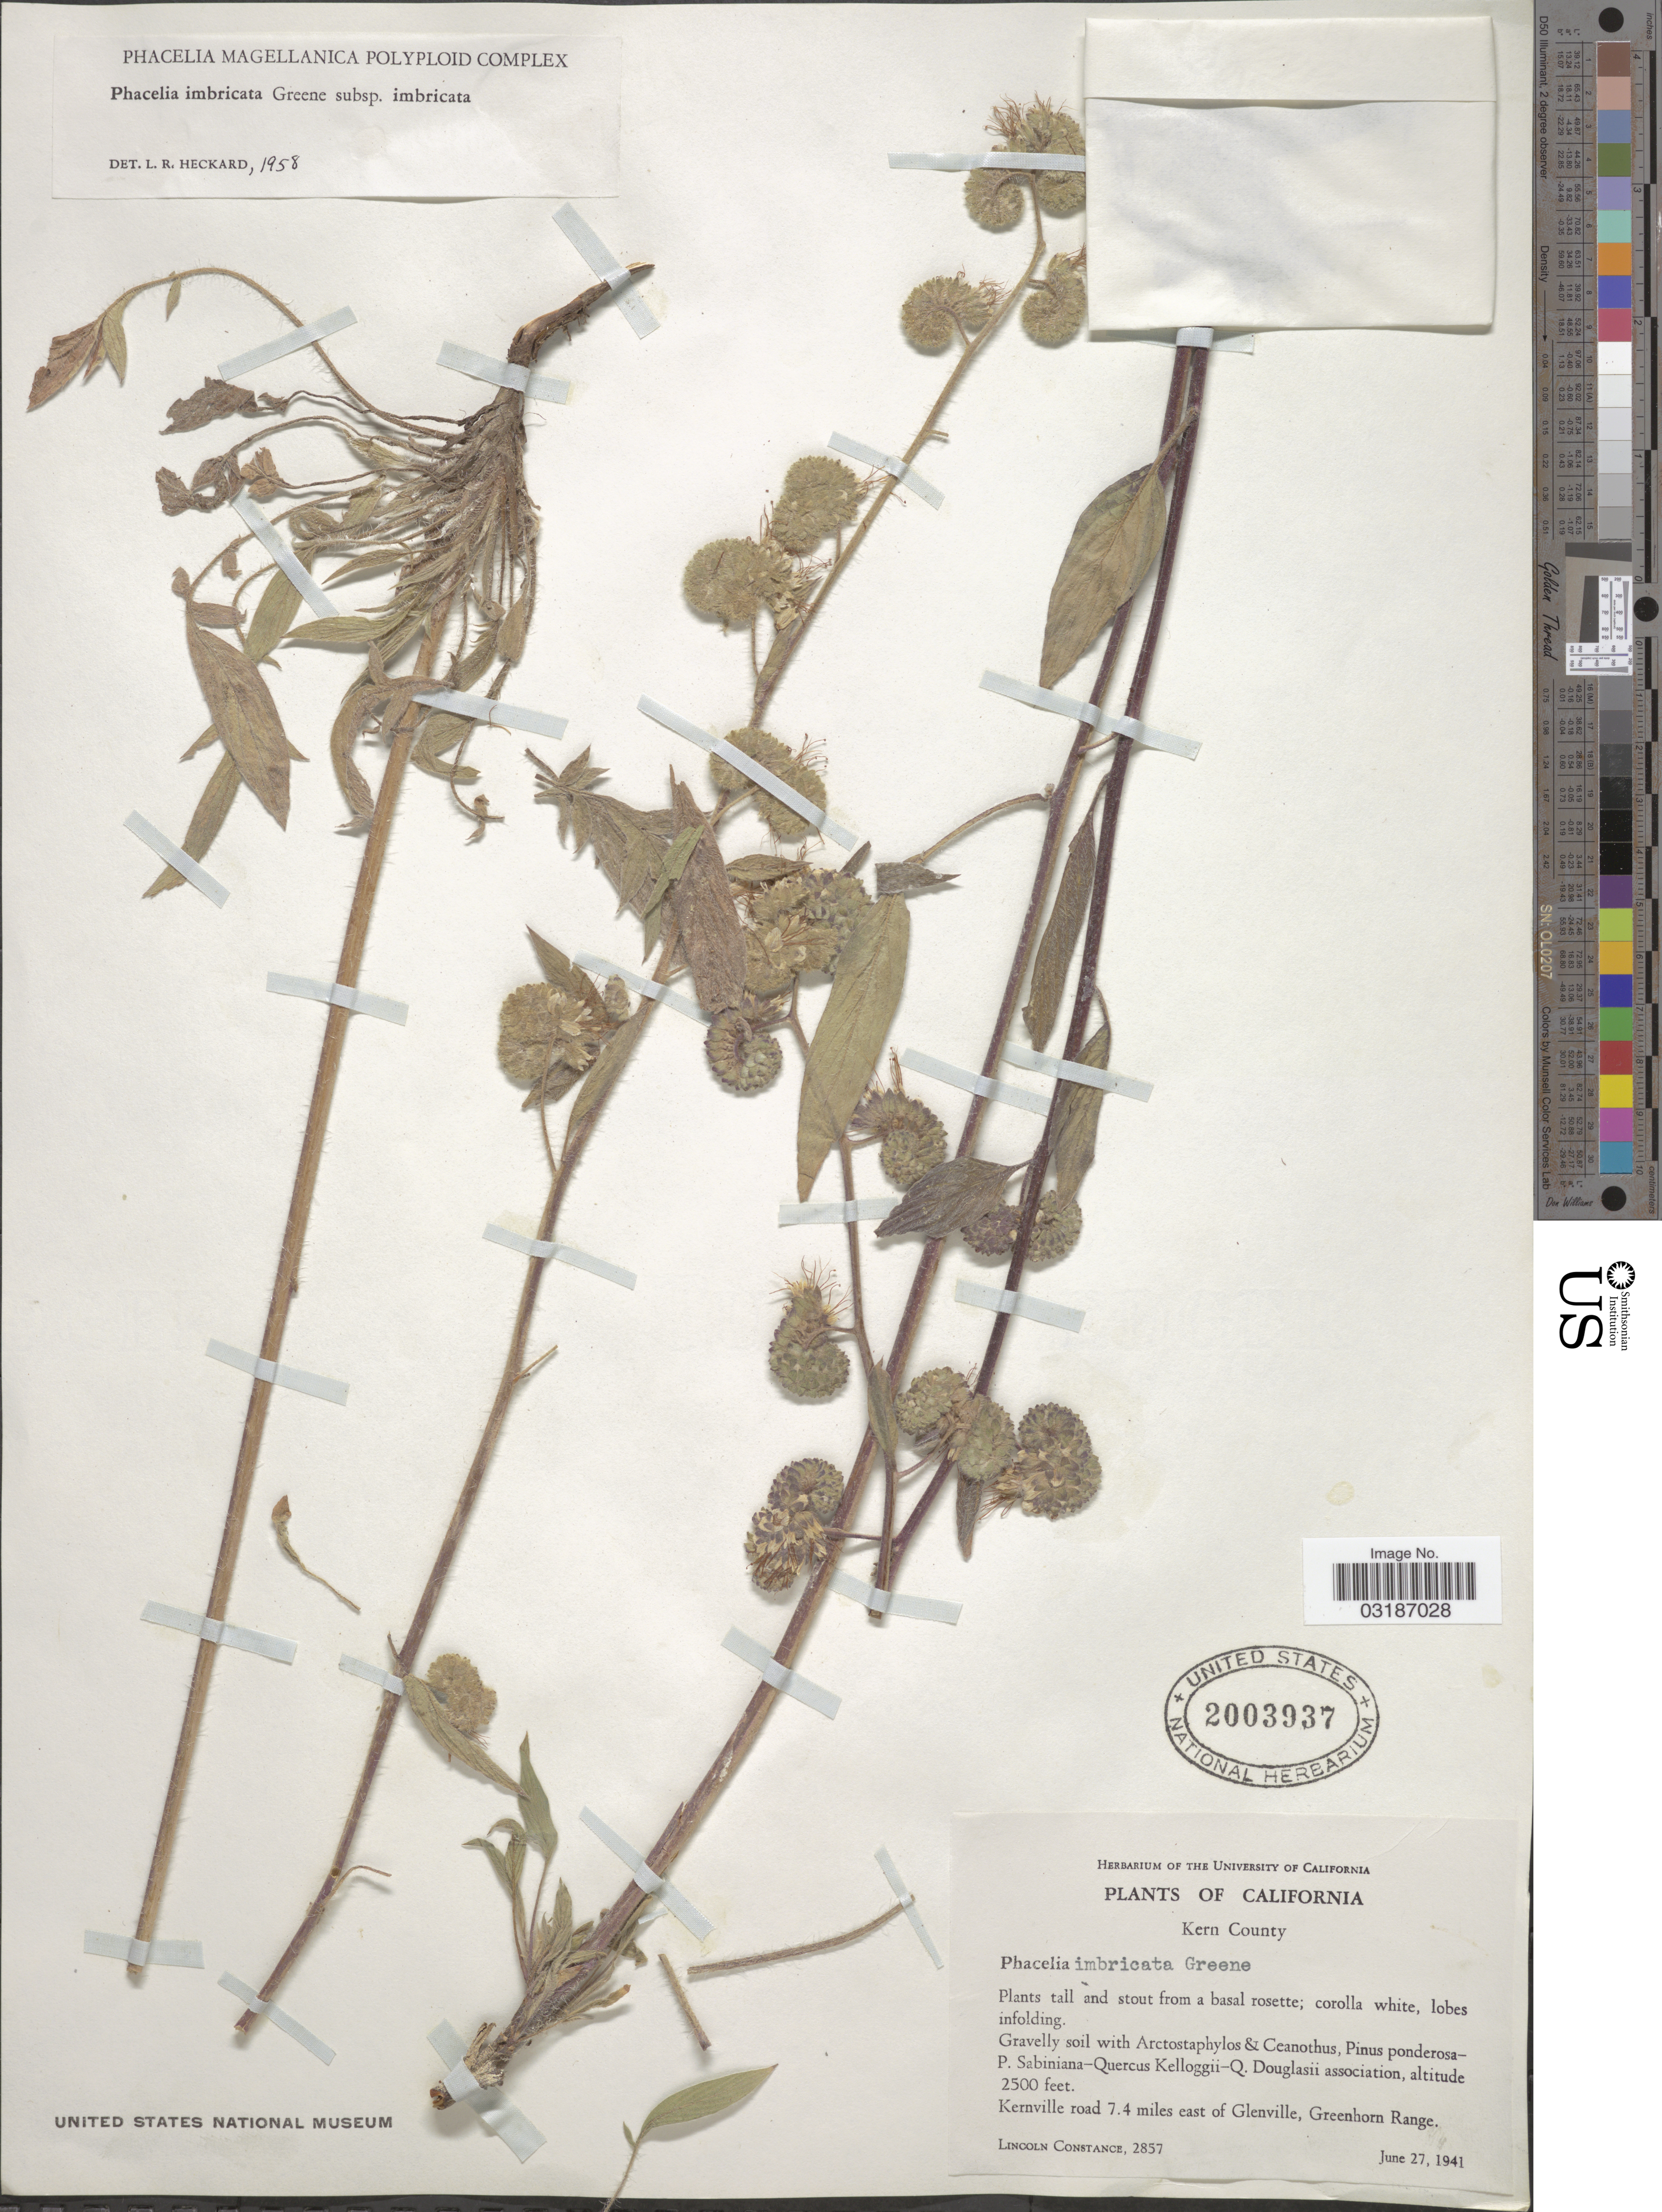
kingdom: Plantae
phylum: Tracheophyta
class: Magnoliopsida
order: Boraginales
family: Hydrophyllaceae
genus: Phacelia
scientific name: Phacelia imbricata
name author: Greene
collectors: L. Constance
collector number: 2857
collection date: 1941-06-27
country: United States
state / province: California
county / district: Kern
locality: Kern County. Kernville road 7.4 miles east of Glenville, Greenhorn Range.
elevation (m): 762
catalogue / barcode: US 2003937